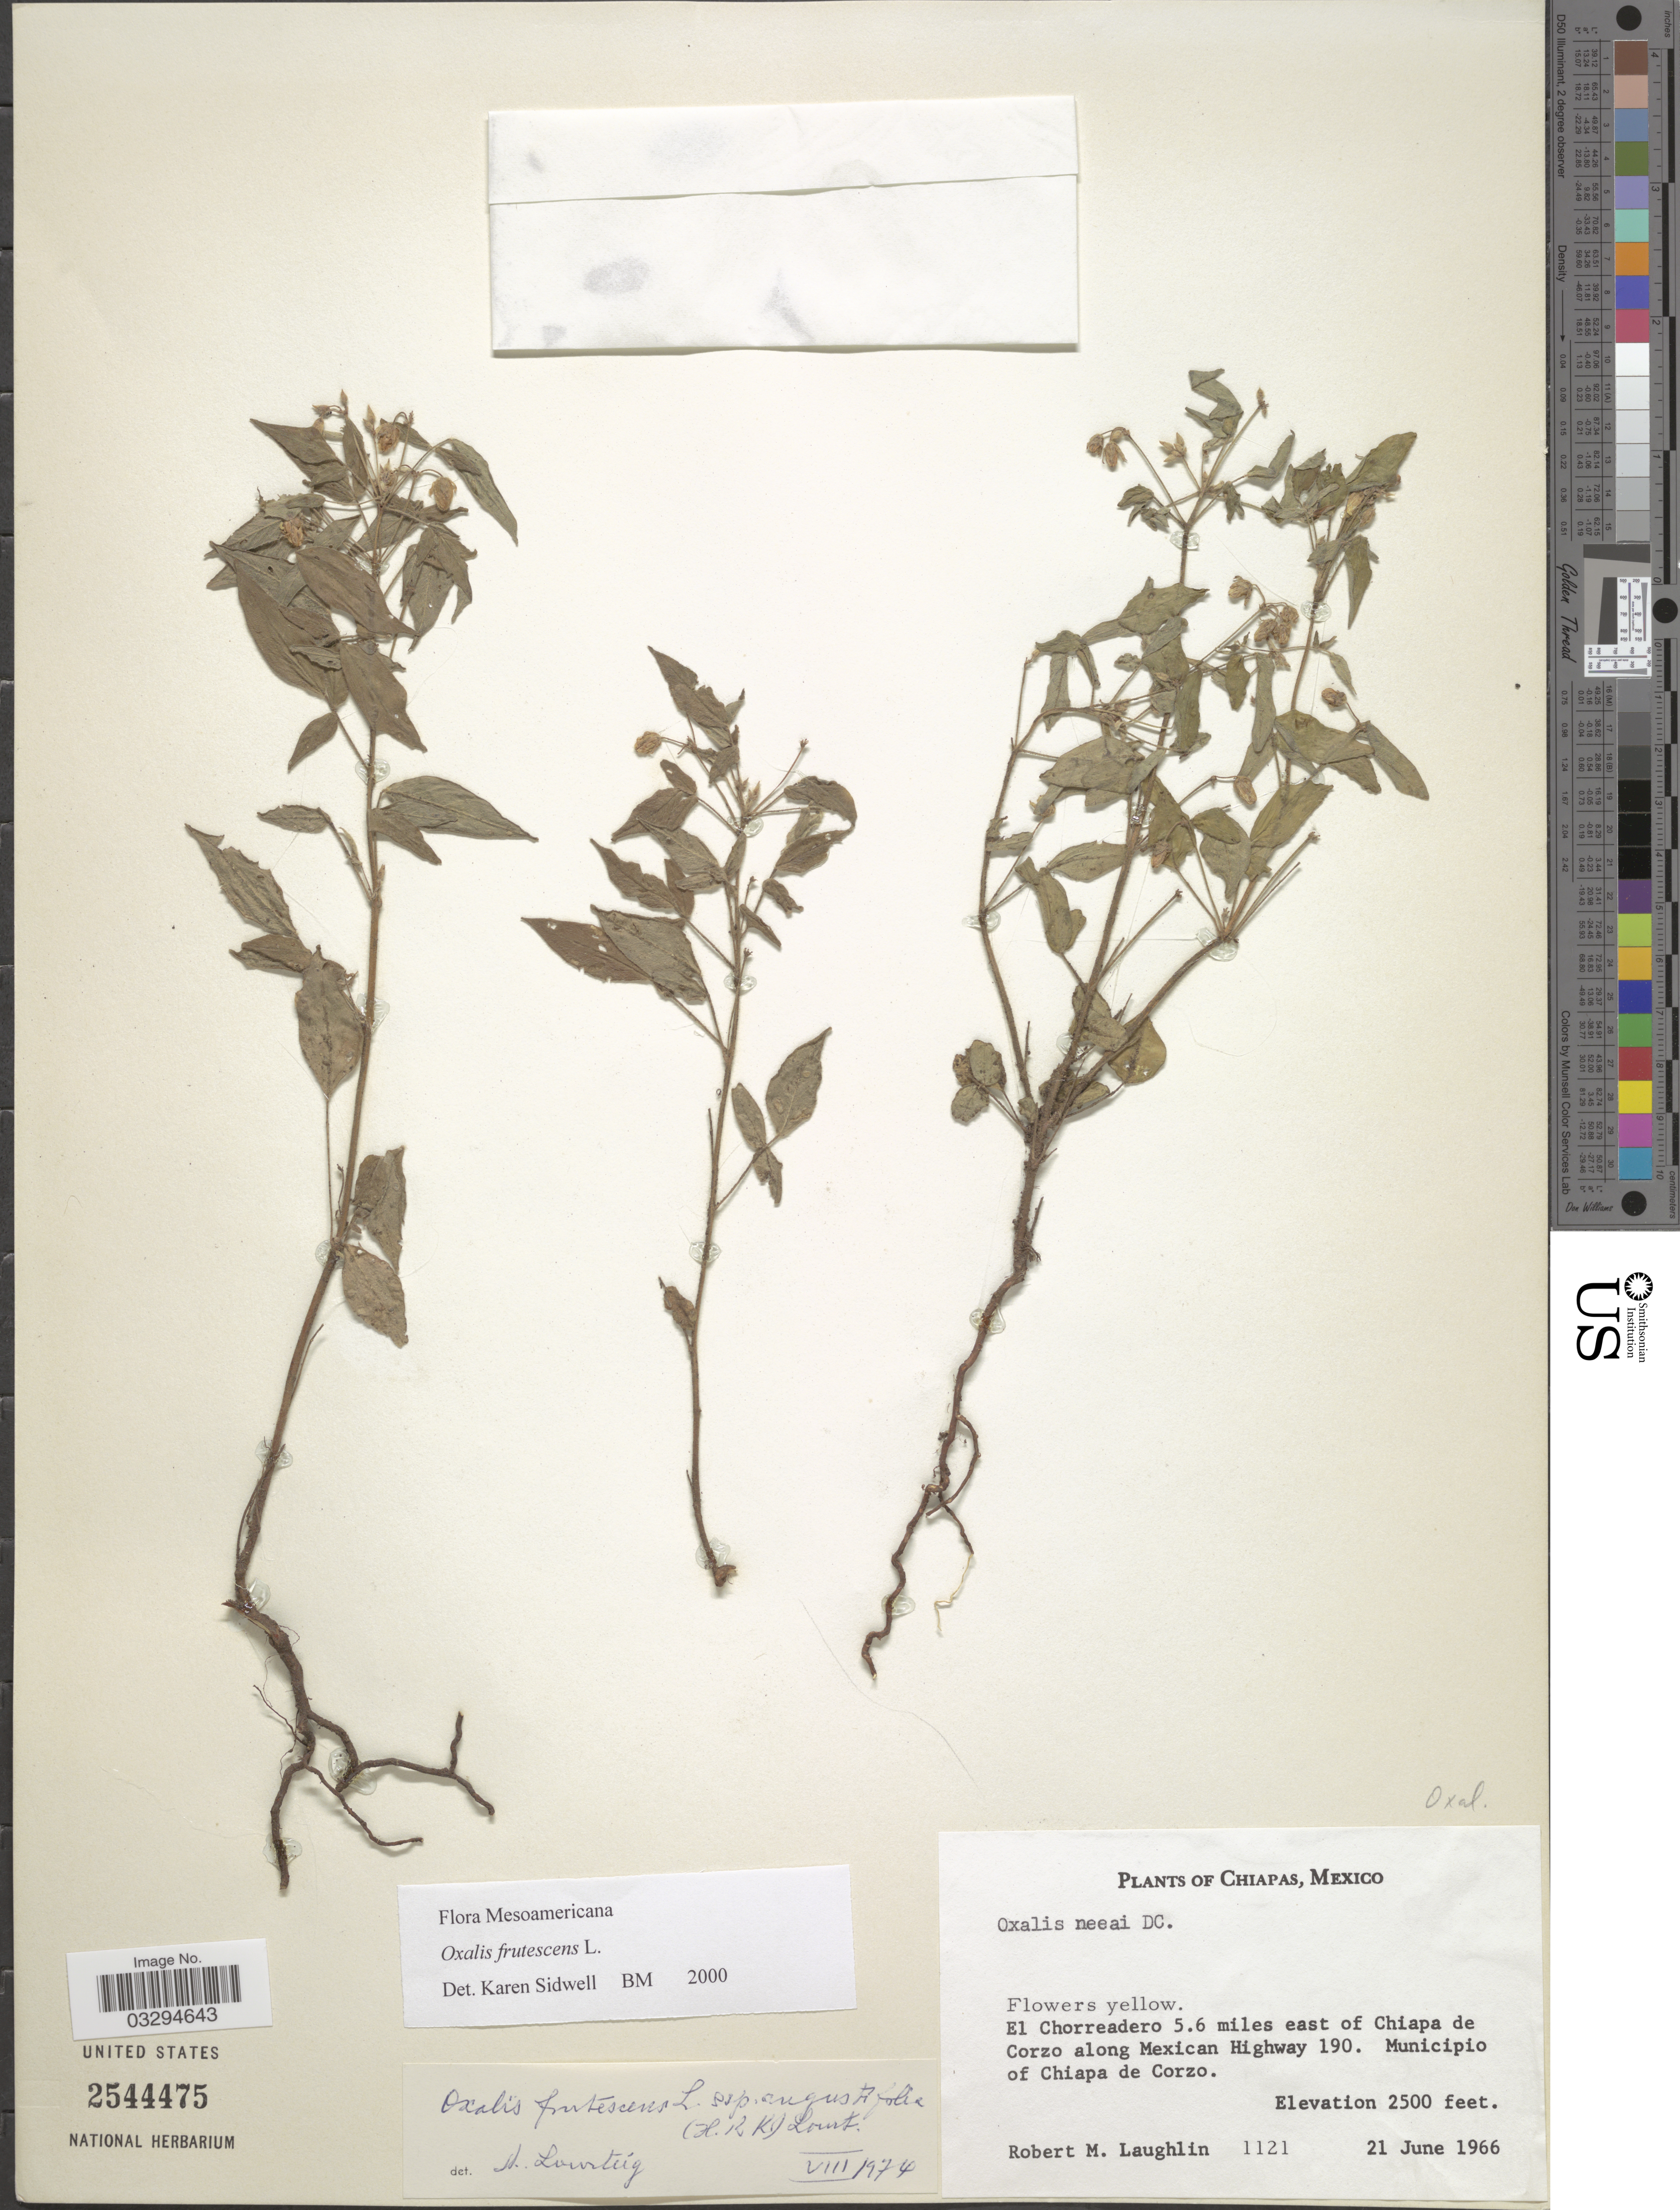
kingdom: Plantae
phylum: Tracheophyta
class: Magnoliopsida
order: Oxalidales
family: Oxalidaceae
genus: Oxalis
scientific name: Oxalis frutescens subsp. angustifolia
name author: (Kunth) Lourteig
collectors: R. M. Laughlin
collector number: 1121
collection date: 1966-06-21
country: Mexico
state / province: Chiapas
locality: El Chorreadero 5.6 miles east of Chiapa de Corzo along Mexican Highway 190. Municipio of Chiapa de Corzo.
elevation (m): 762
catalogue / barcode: US 2544475